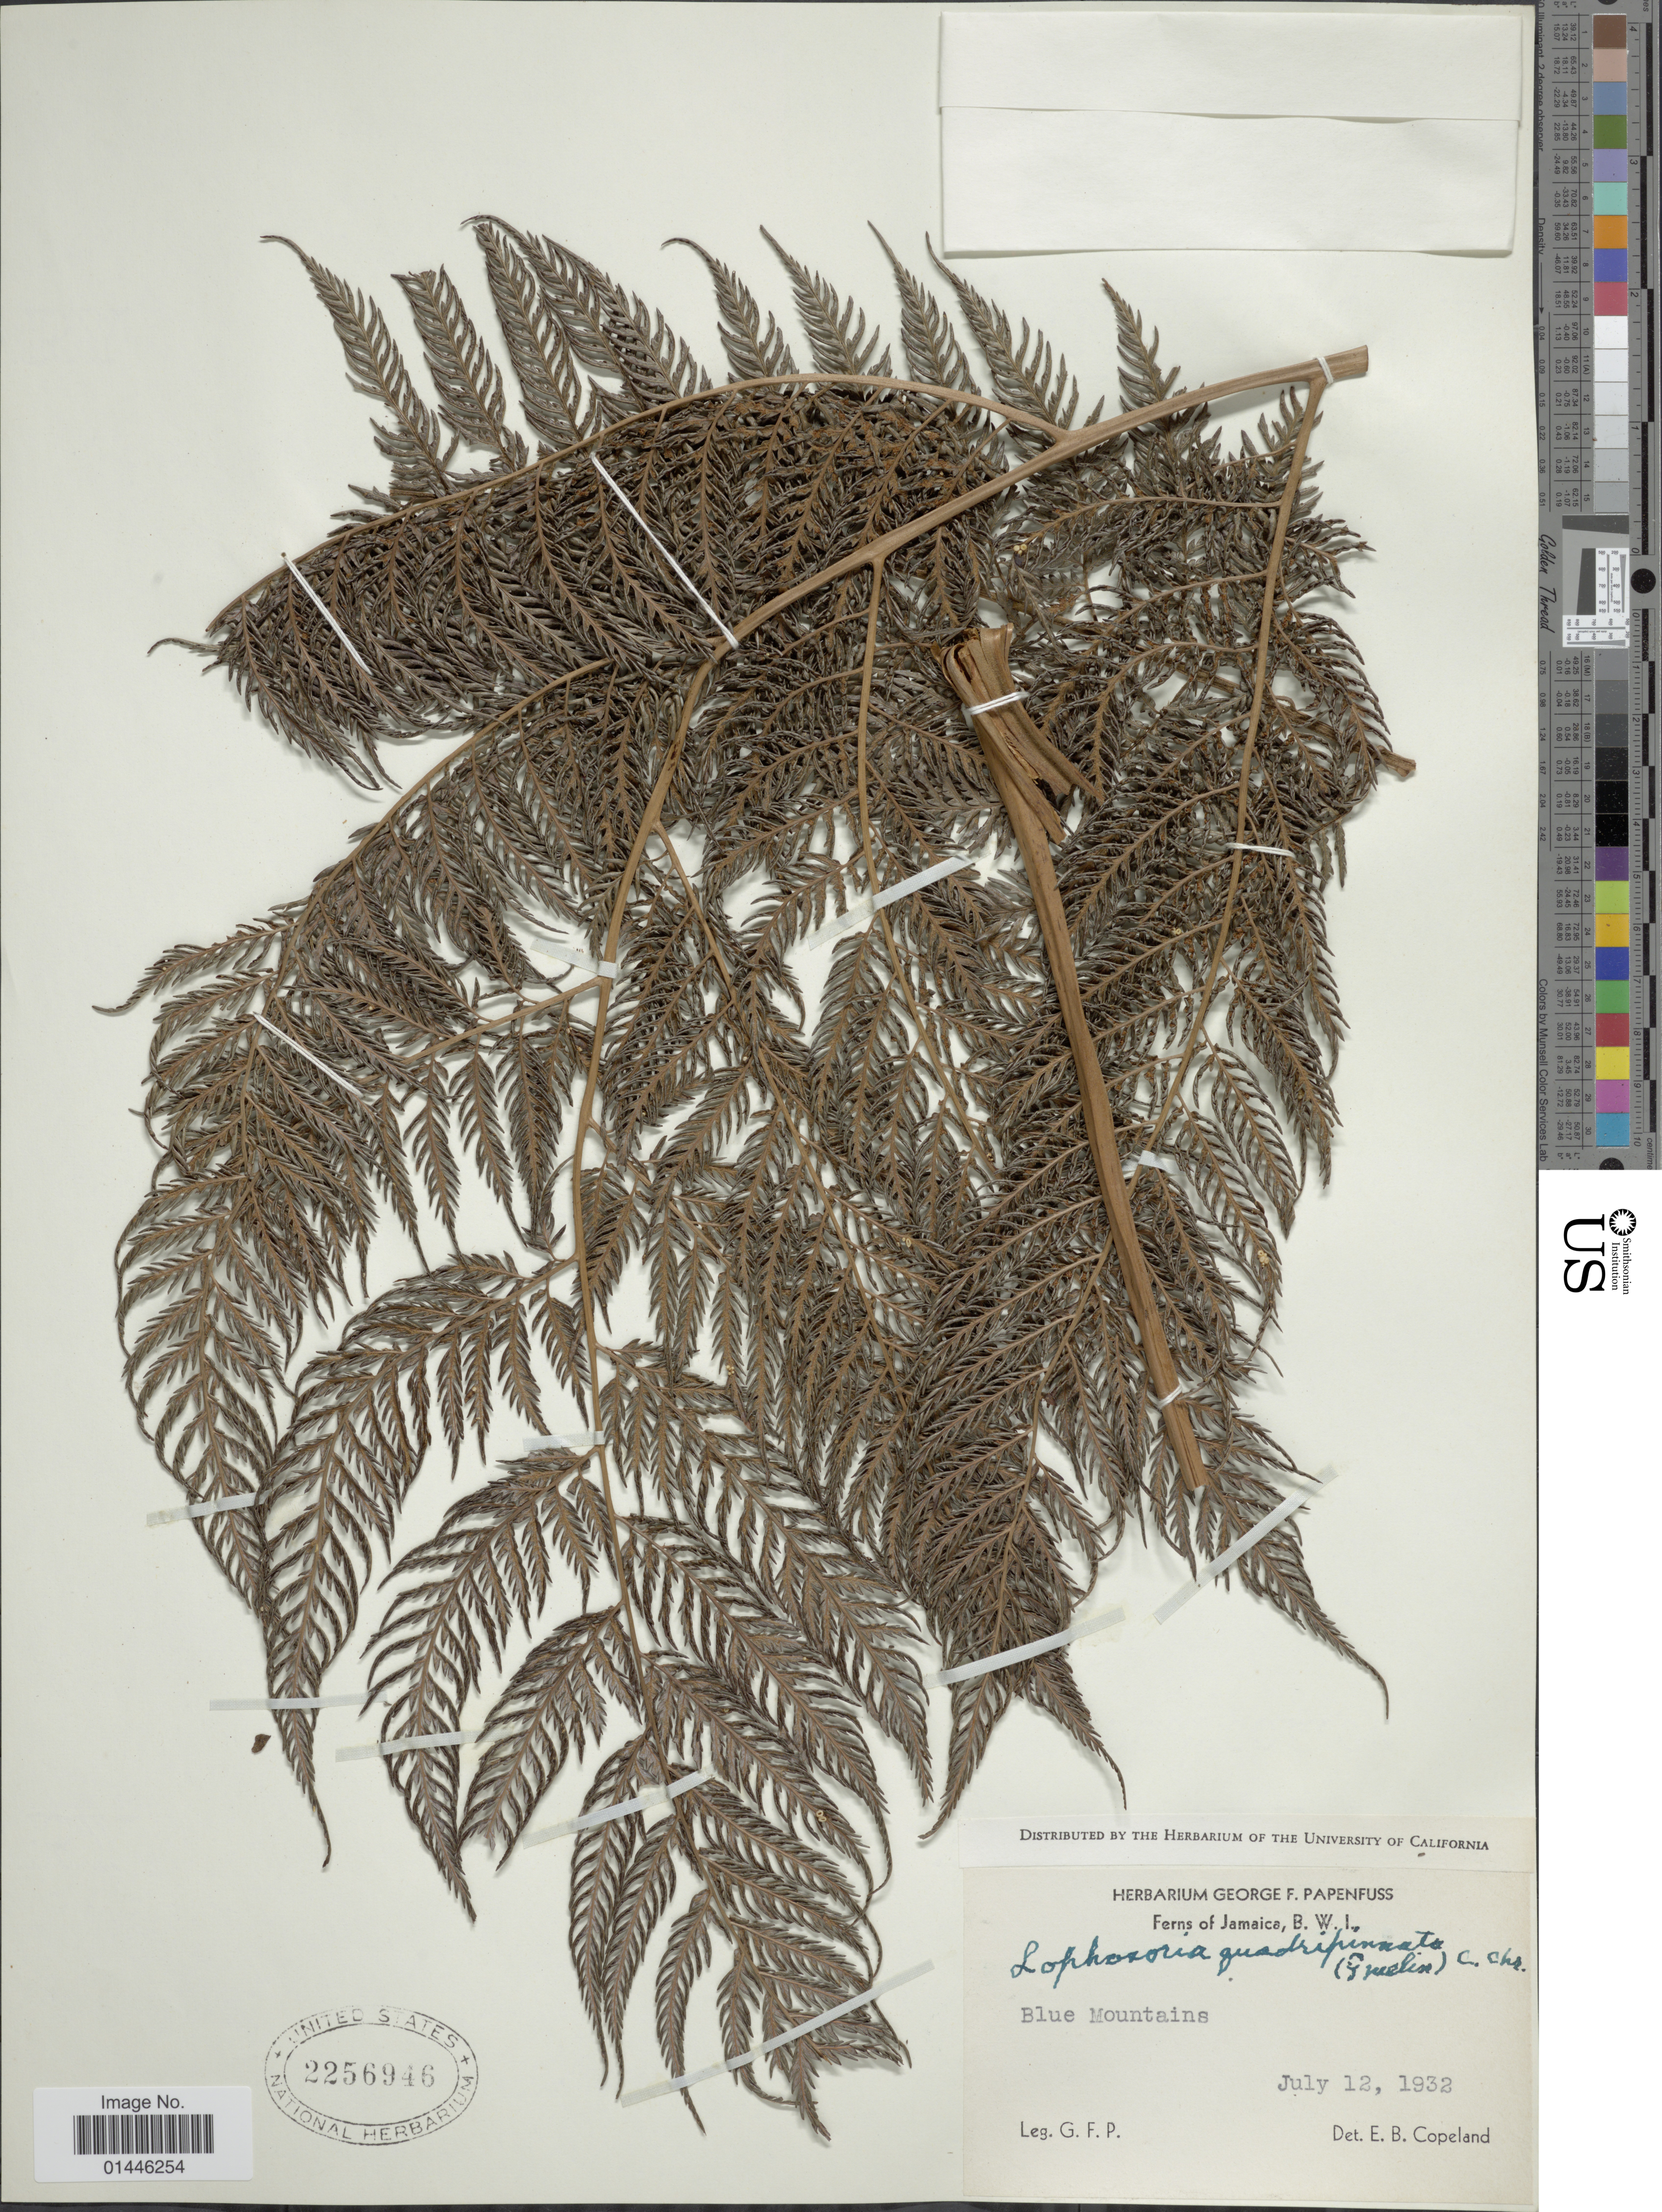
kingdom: Plantae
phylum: Tracheophyta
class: Polypodiopsida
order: Cyatheales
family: Dicksoniaceae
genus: Lophosoria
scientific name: Lophosoria quadripinnata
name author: (J.F. Gmel.) C. Chr.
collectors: G. Papenfuss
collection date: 1932-07-12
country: Jamaica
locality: B. W. I. Blue Mountains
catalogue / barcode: US 2256946